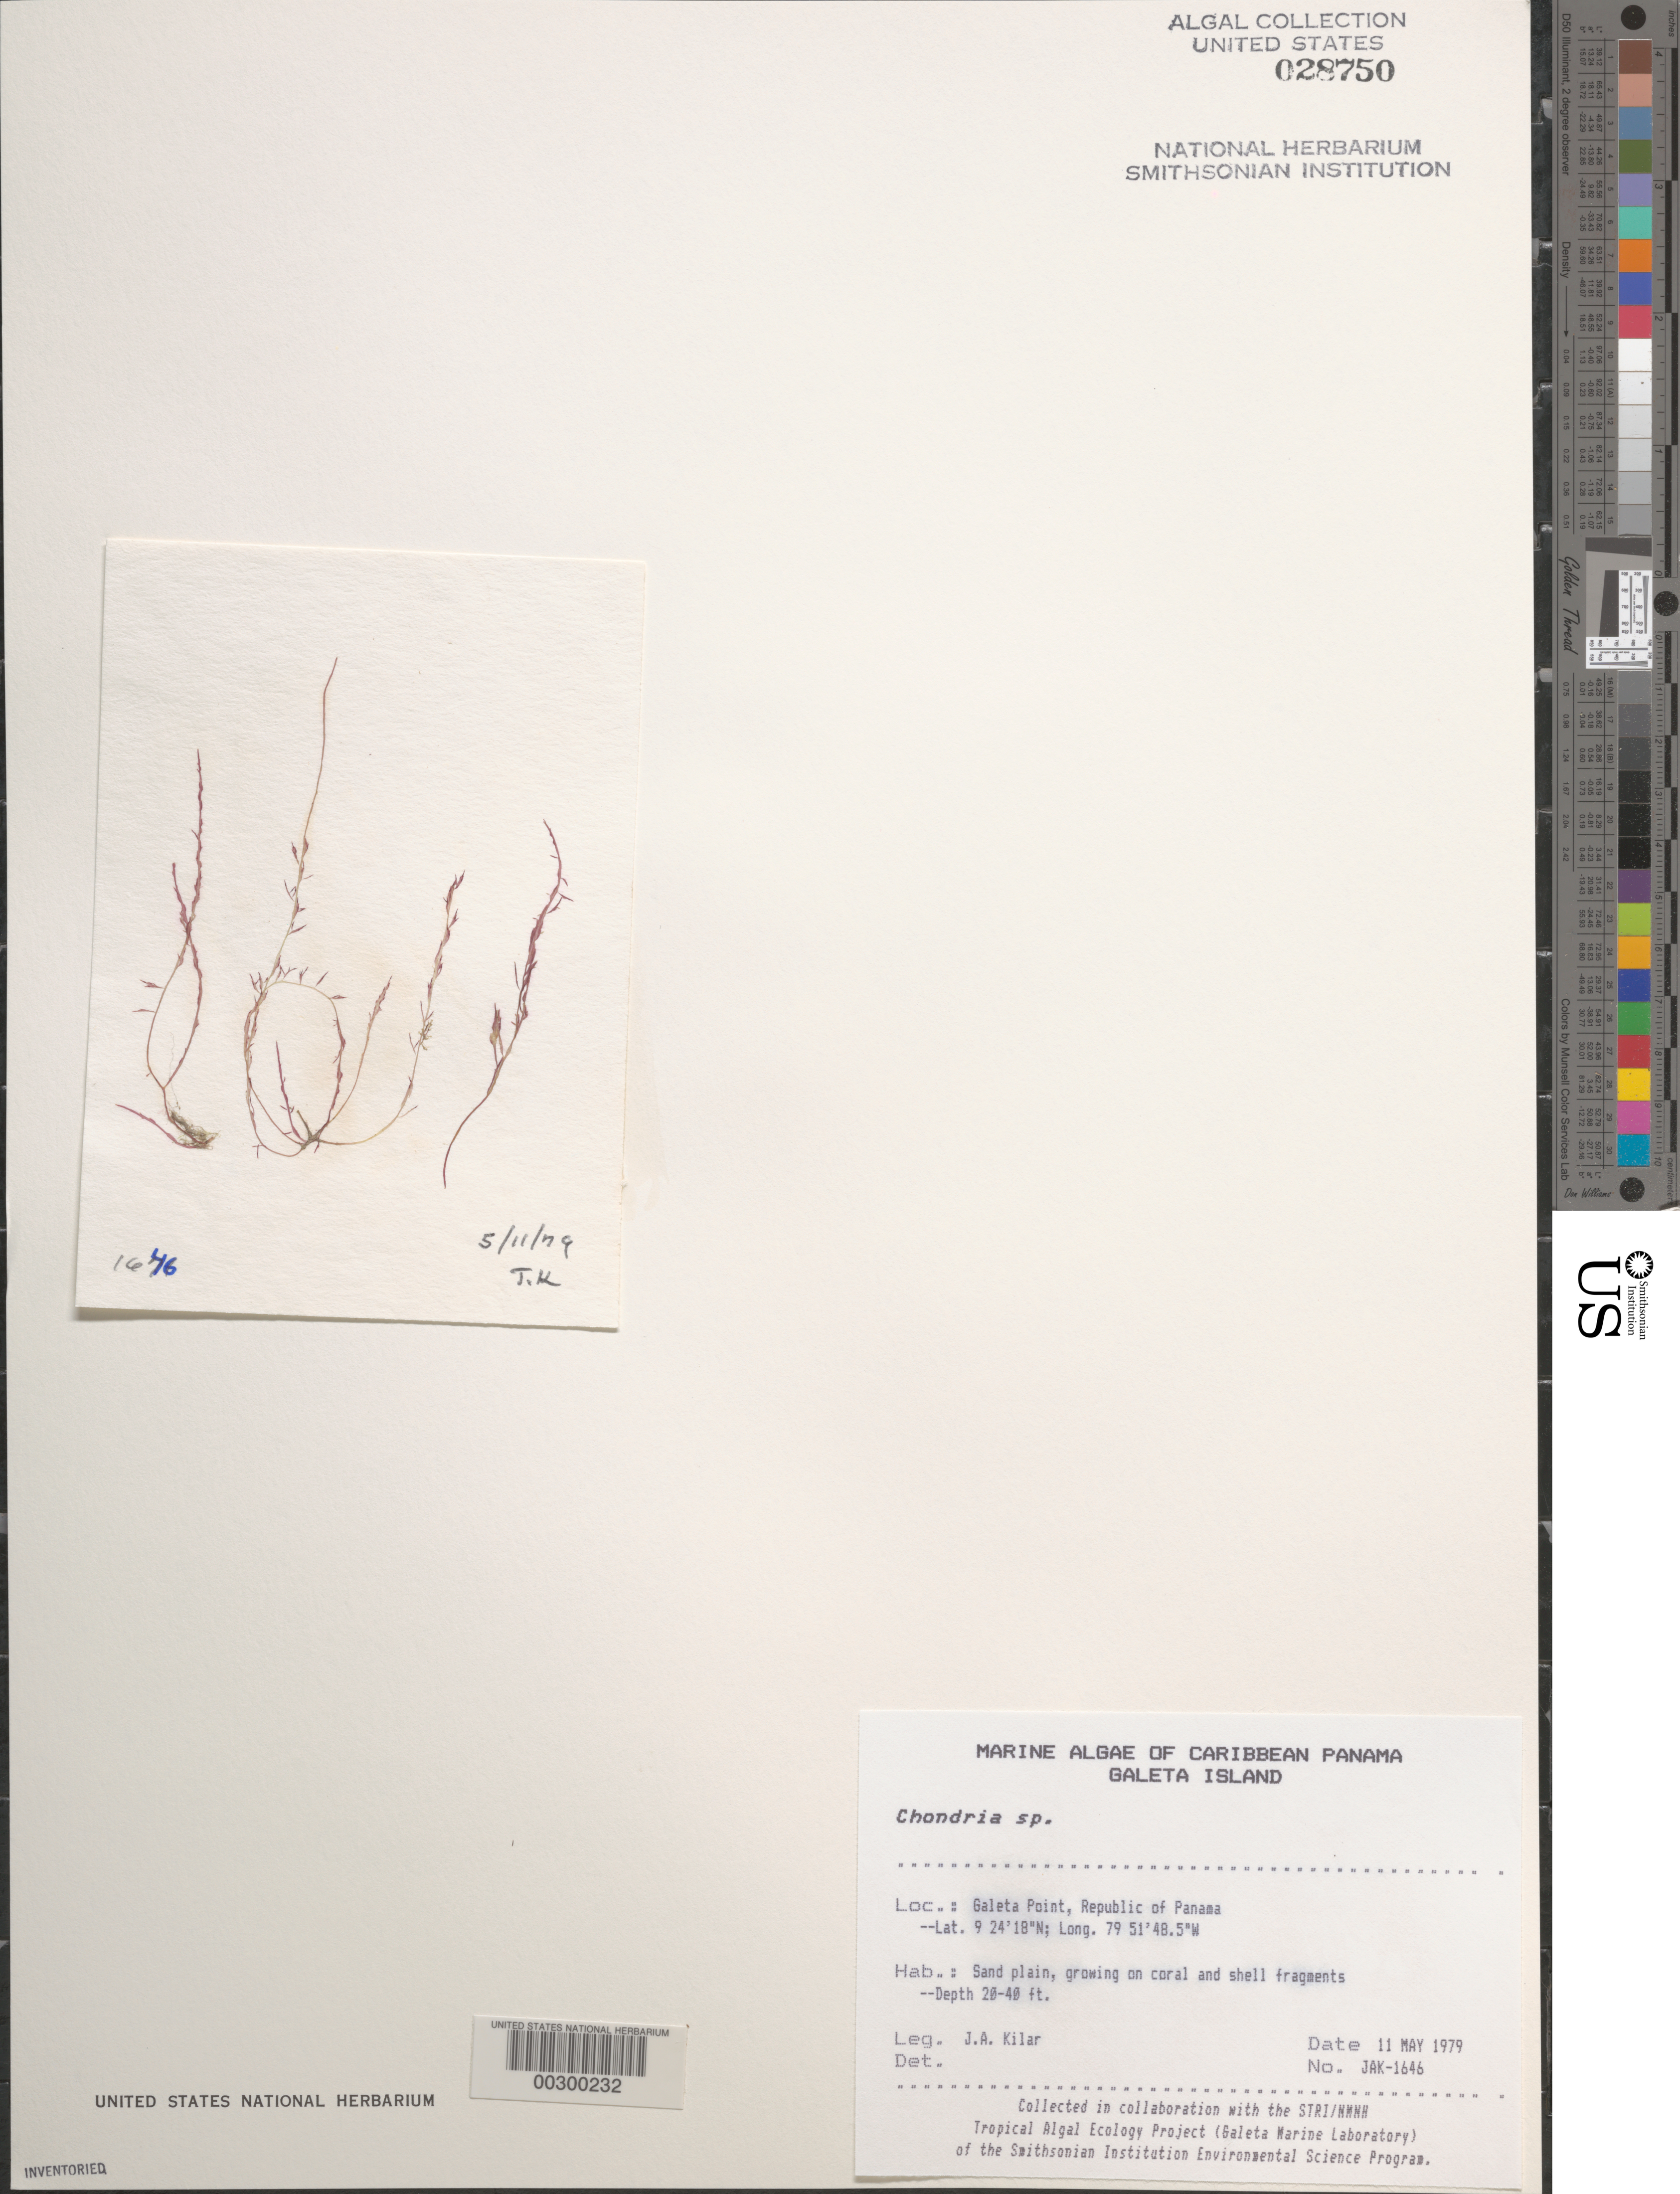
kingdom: Plantae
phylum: Rhodophyta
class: Florideophyceae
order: Ceramiales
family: Rhodomelaceae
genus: Chondria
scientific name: Chondria sp.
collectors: J. A. Kilar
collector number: JAK-1646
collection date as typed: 11 May 1979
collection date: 1979-05-11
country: Panama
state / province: Colón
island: Galeta Island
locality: Galeta Point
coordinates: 9 24' 18" N, 79 51' 48.5" W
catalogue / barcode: US 28750